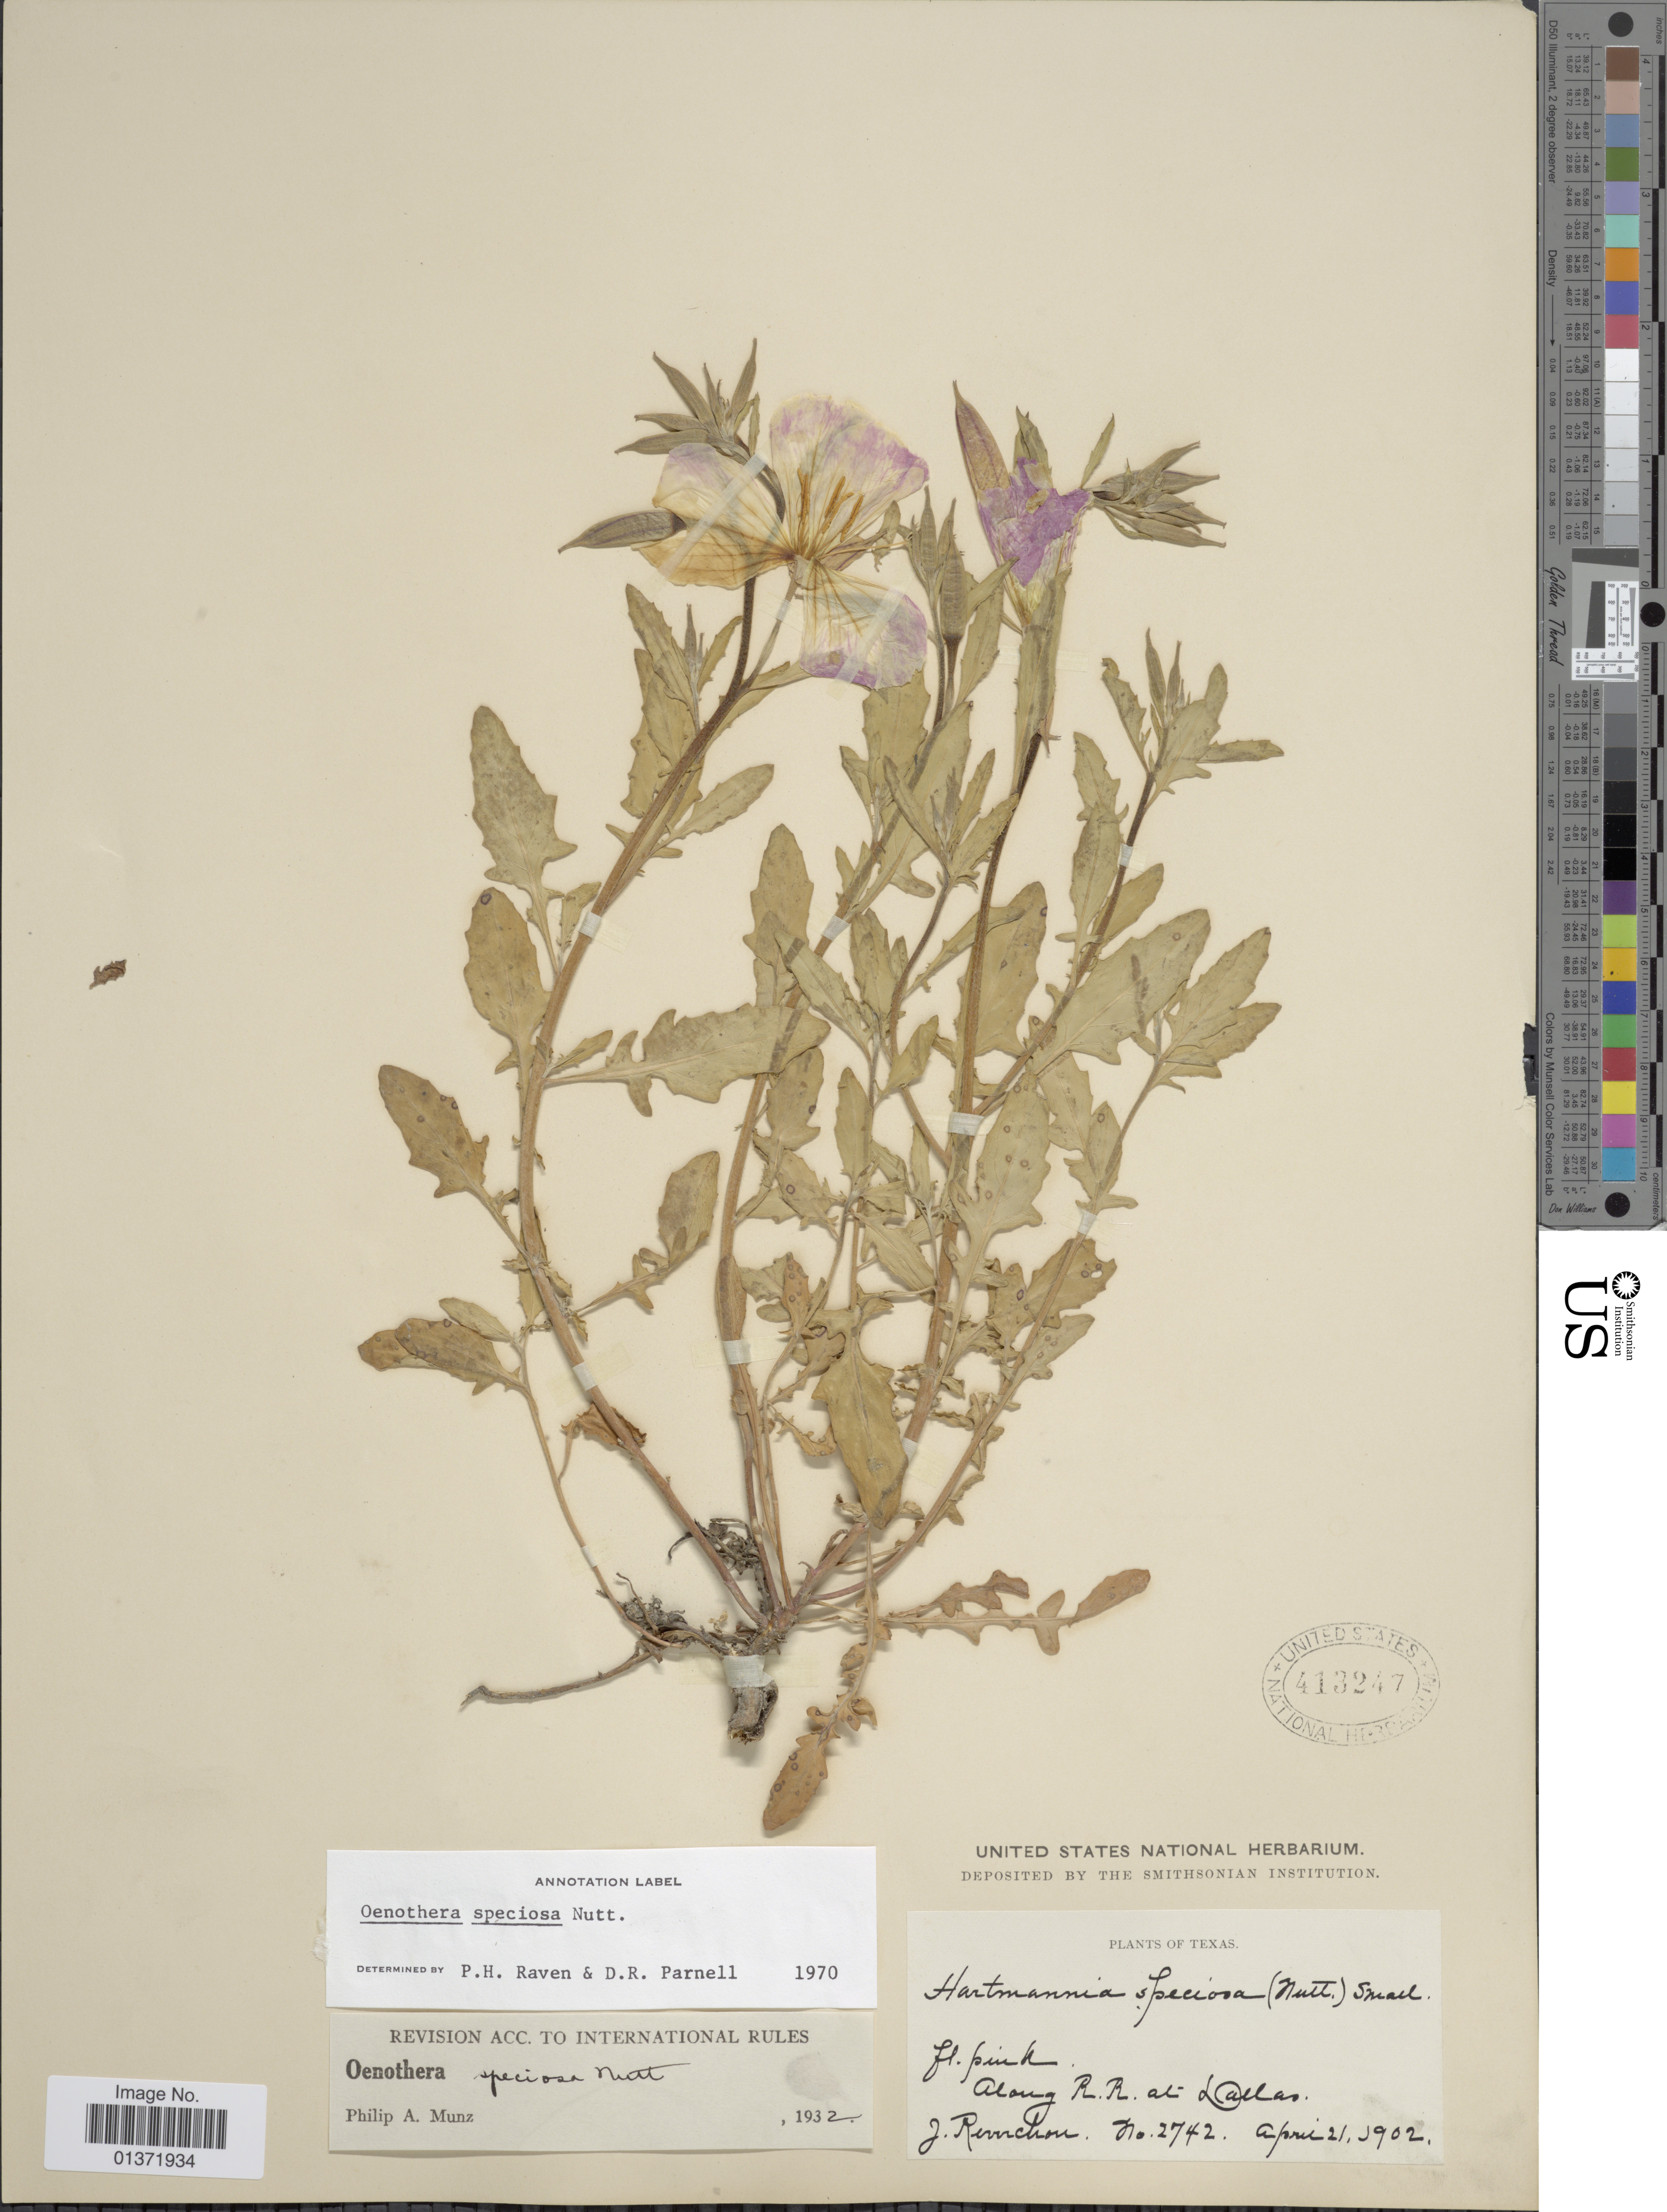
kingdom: Plantae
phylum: Tracheophyta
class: Magnoliopsida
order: Myrtales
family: Onagraceae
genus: Oenothera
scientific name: Oenothera speciosa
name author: Nutt.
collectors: J. Reverchon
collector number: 2742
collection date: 1902-04-21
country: United States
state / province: Texas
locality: Along R.R. at Dallas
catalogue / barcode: US 413247